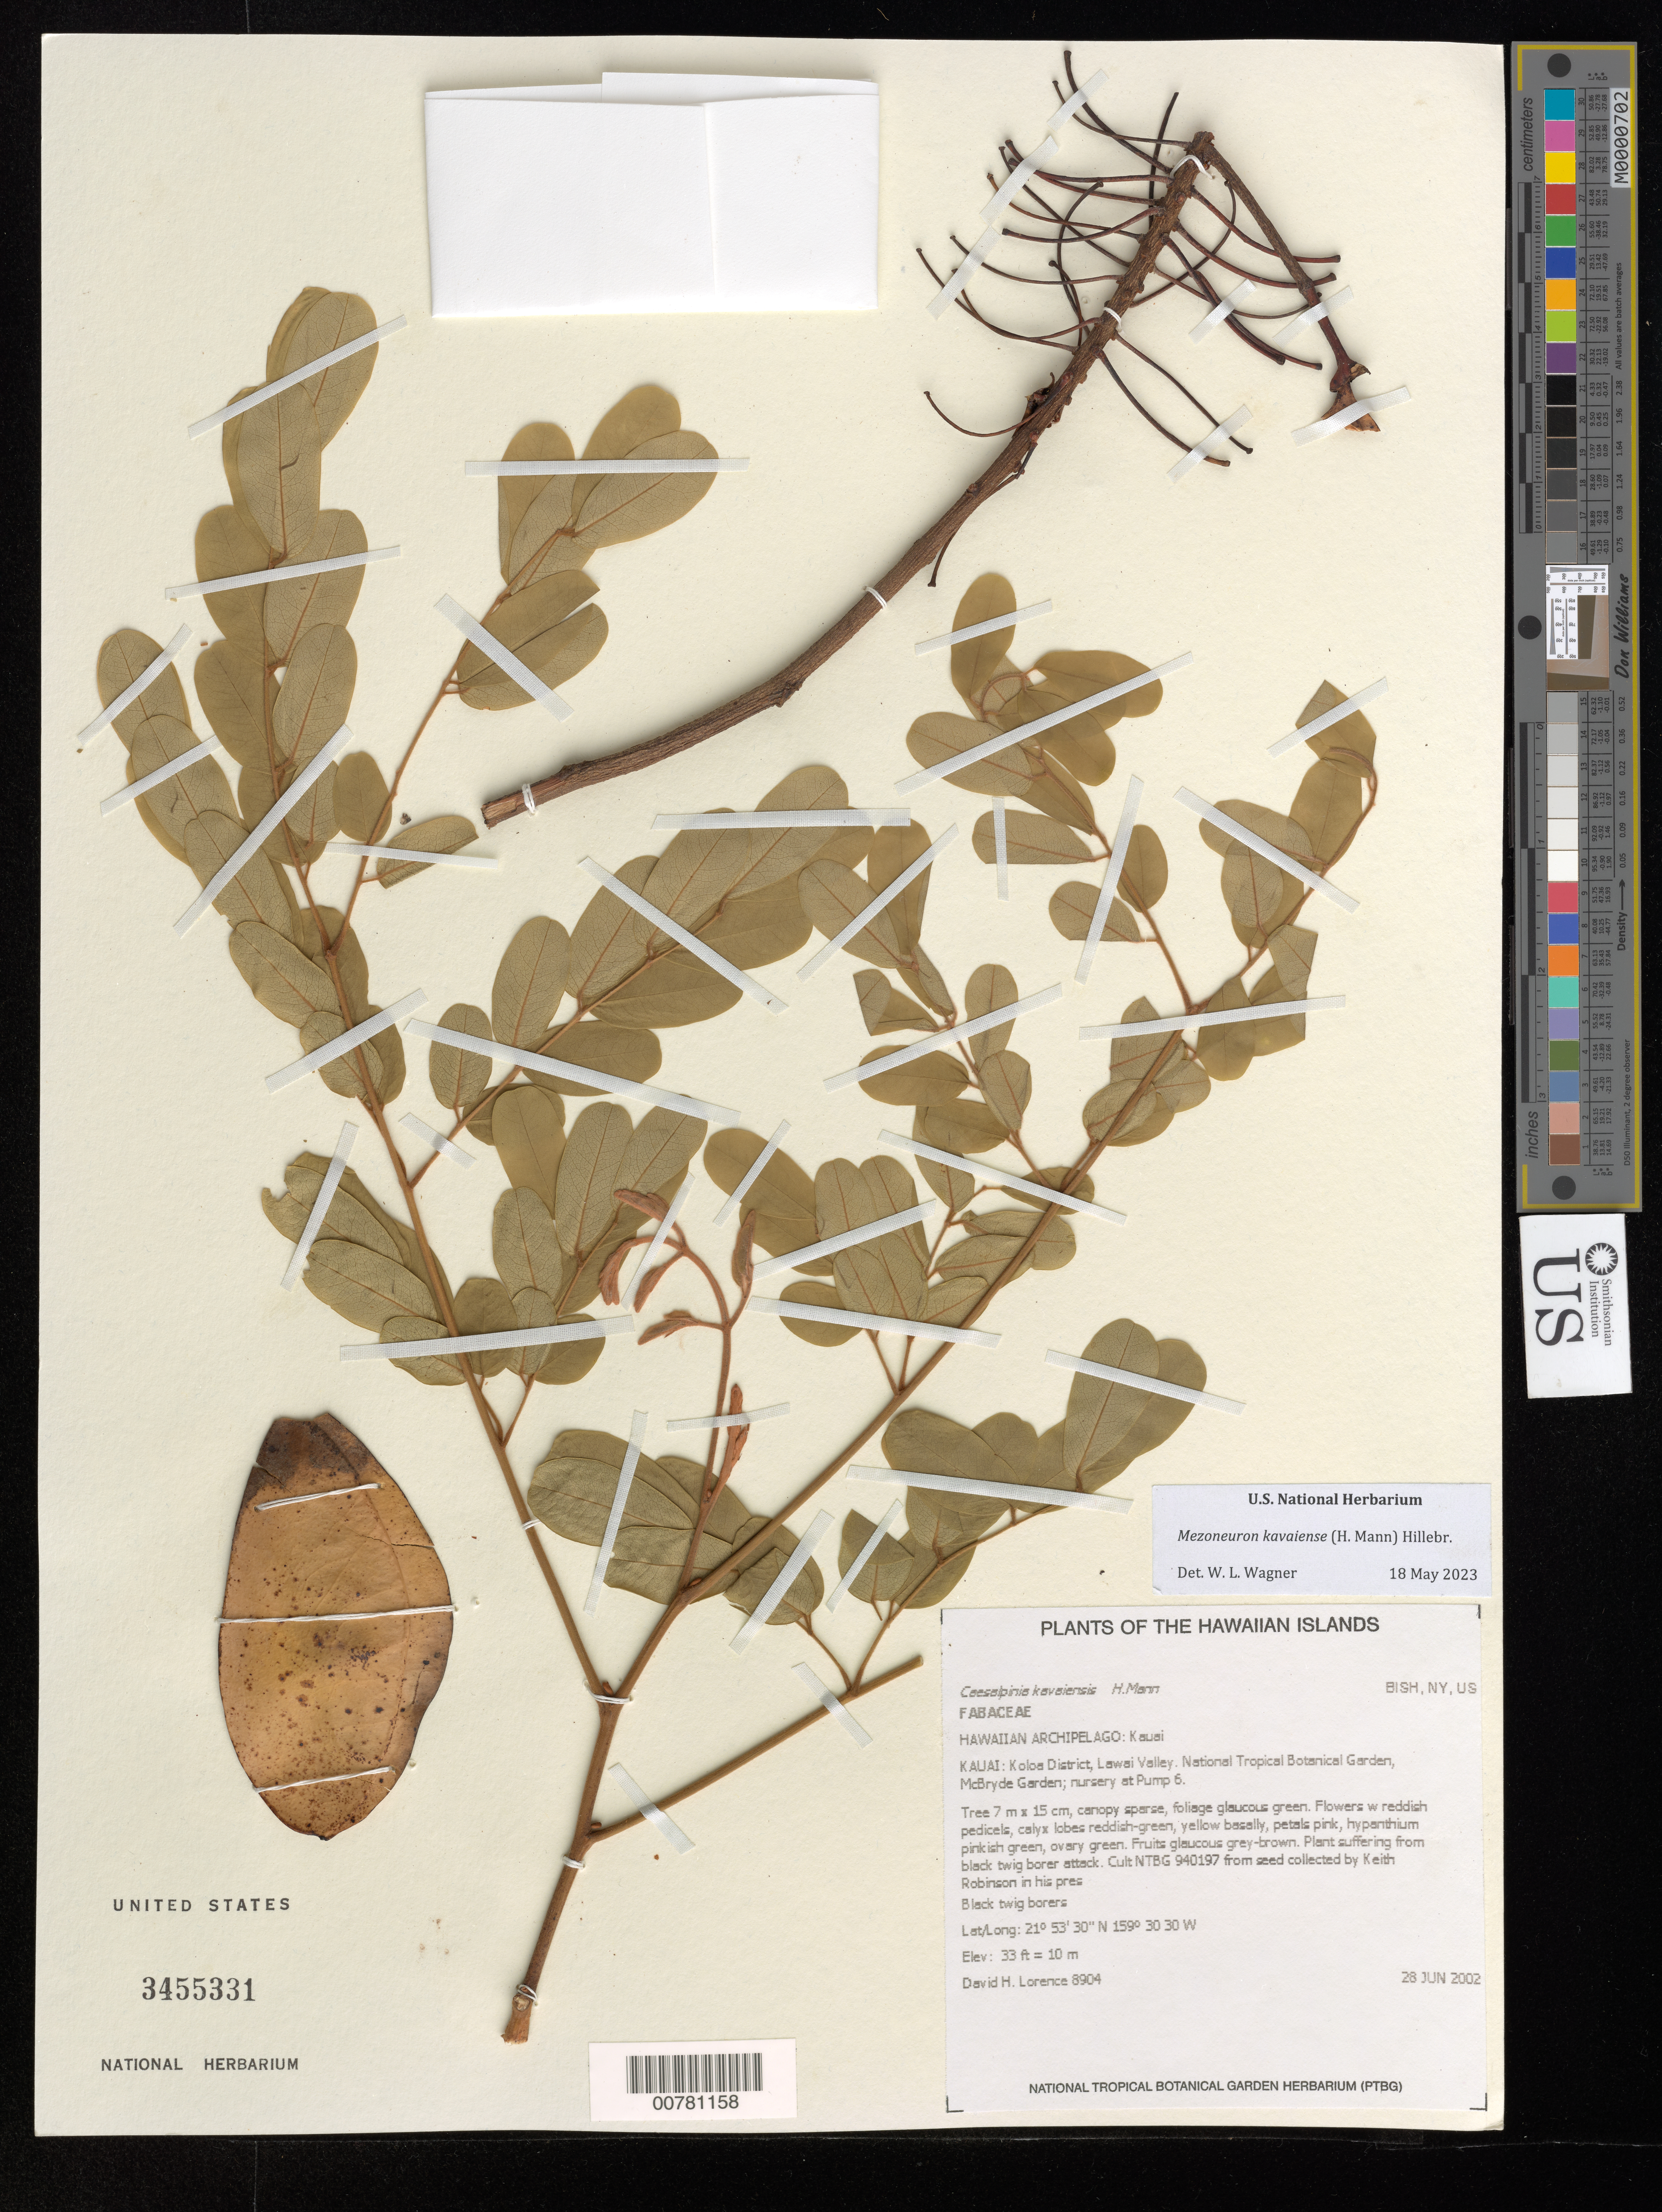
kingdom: Plantae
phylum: Tracheophyta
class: Magnoliopsida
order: Fabales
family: Fabaceae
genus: Mezoneuron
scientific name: Mezoneuron kavaiense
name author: (H. Mann) Hillebr.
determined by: Wagner, W. L., (BOT), Smithsonian Institution - National Museum of Natural History (UNITED STATES)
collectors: D. Lorence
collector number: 8904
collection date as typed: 28 Jun 2002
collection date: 2002-06-28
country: United States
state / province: Hawaii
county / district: Kauai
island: Kaua'i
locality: Lawai Valley, National Tropical Botanical Garden, McBryde Garden, nursery at pump 6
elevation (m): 10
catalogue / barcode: US 3455331